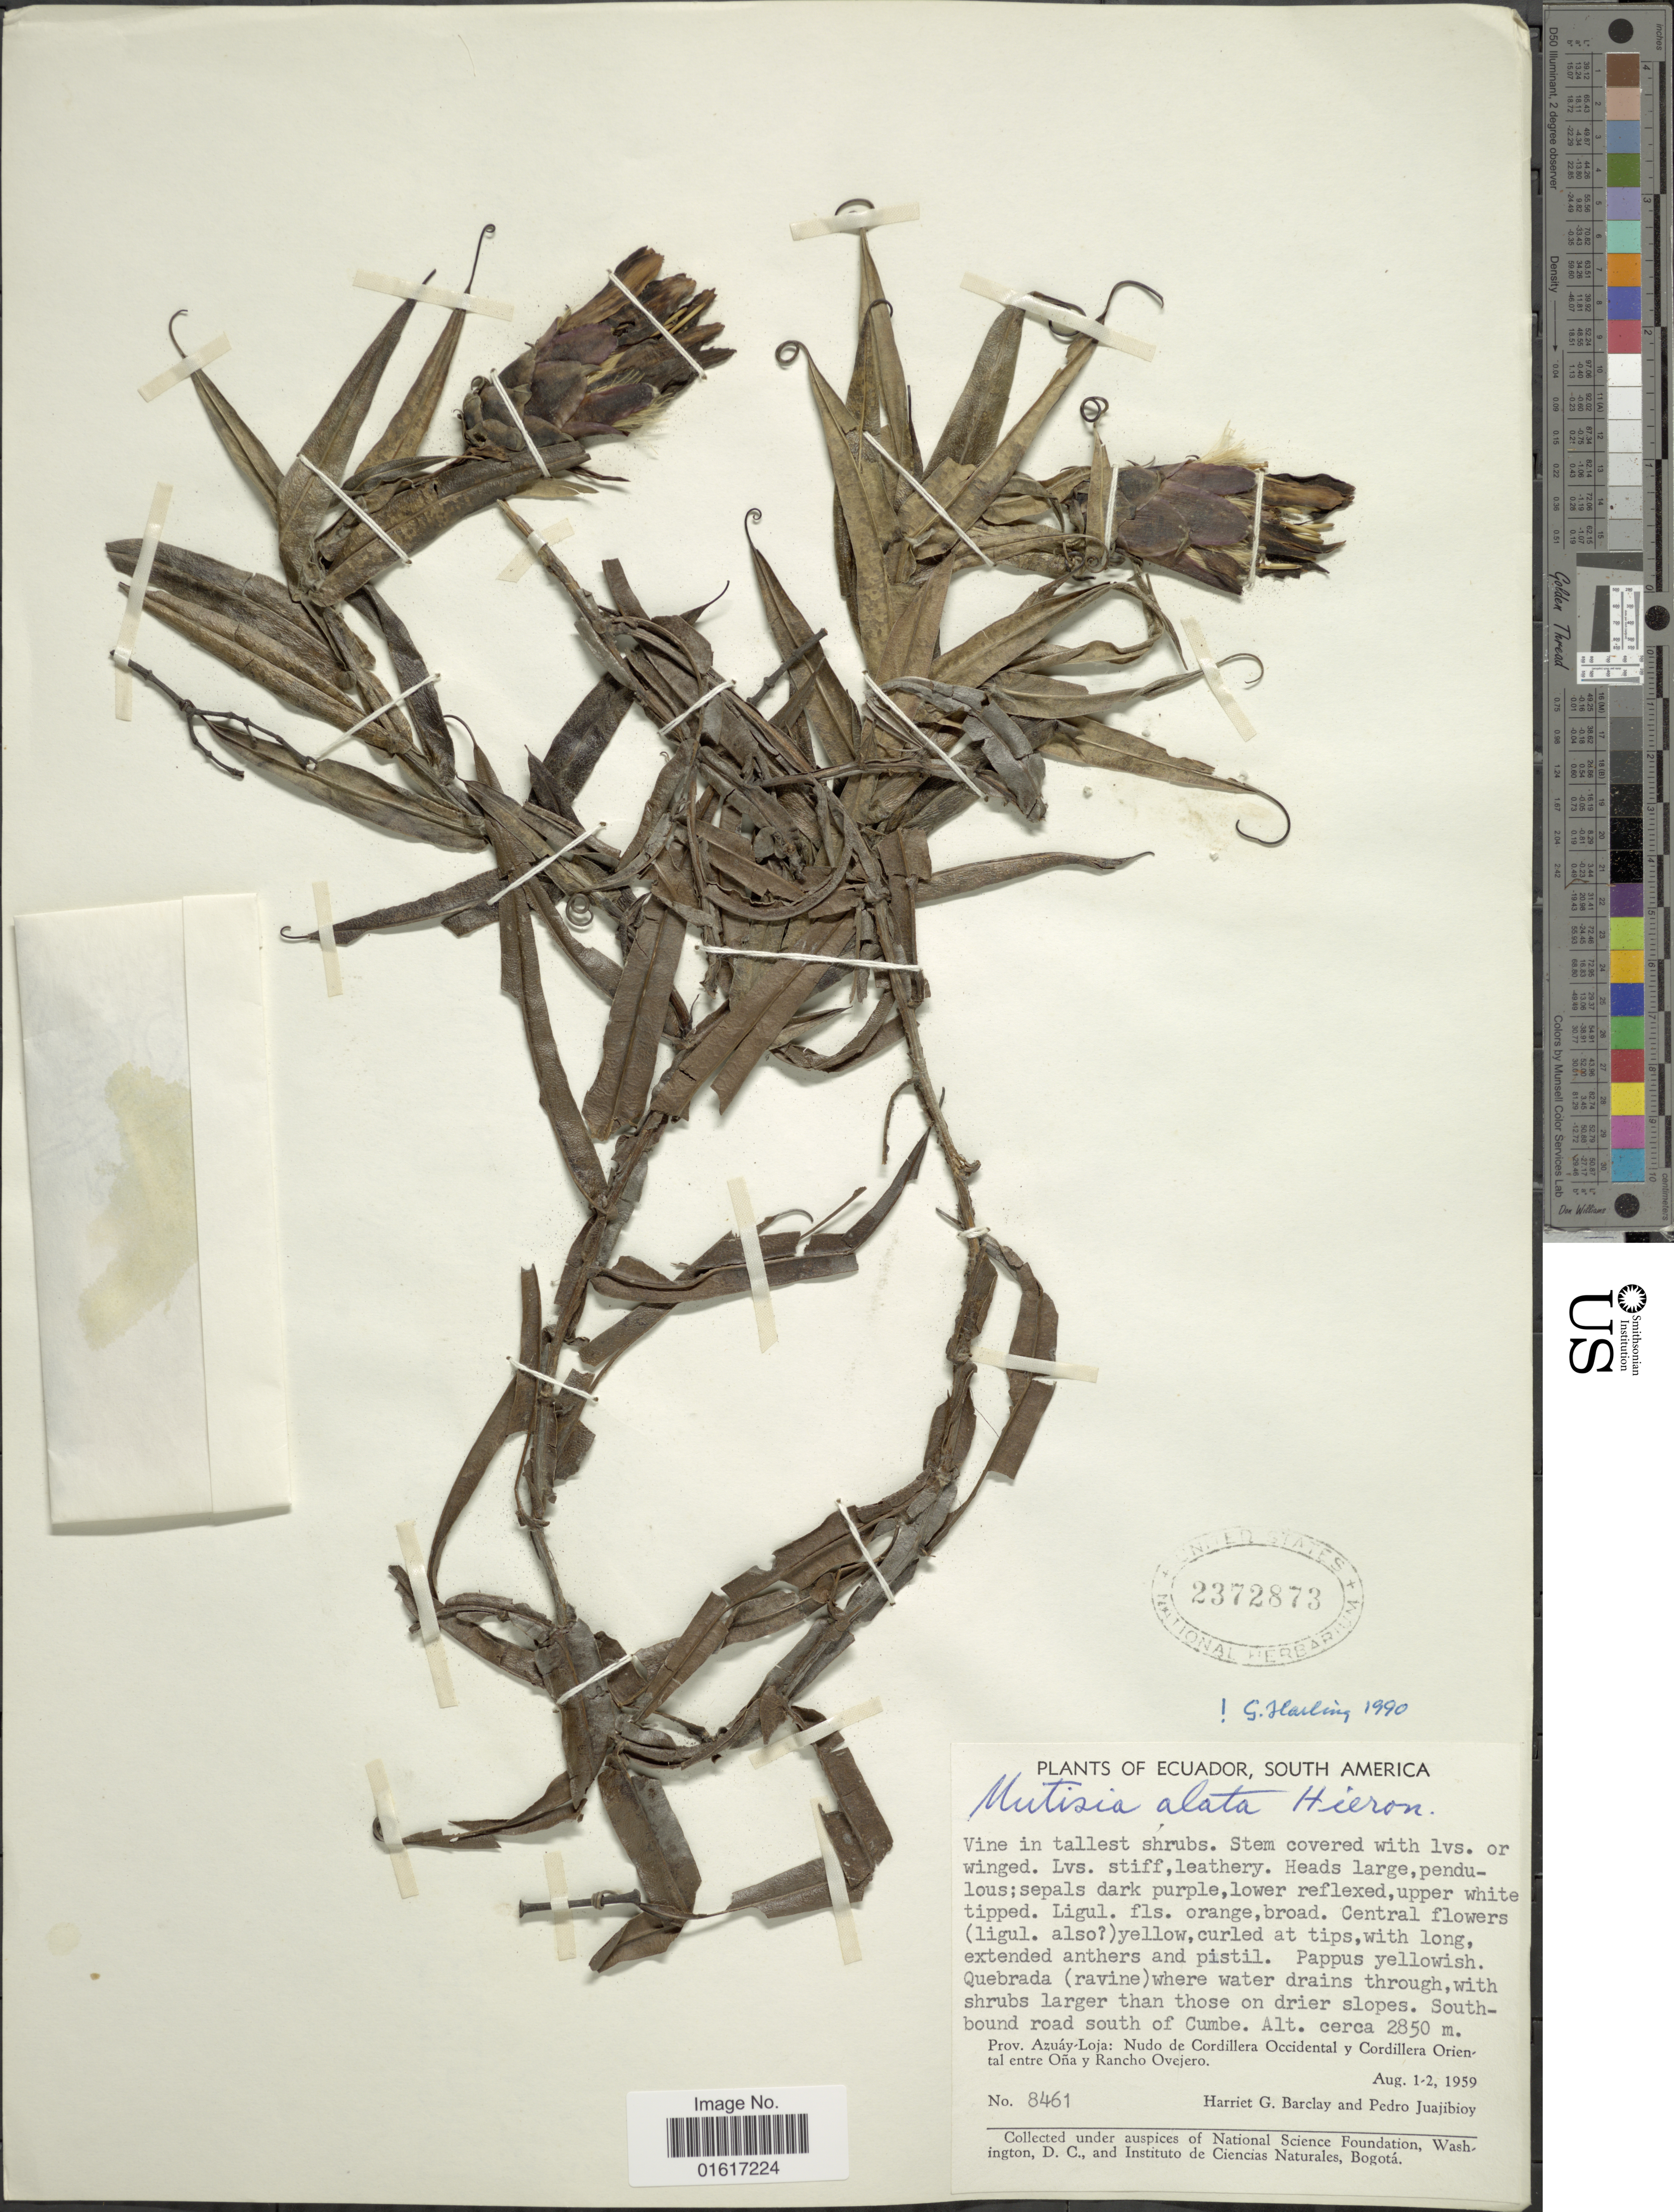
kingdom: Plantae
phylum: Tracheophyta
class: Magnoliopsida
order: Asterales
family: Asteraceae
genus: Mutisia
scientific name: Mutisia alata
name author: Hieron.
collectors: H. G. Barclay & P. Juajibioy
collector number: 8461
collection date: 1959-08-01/1959-08-02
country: Ecuador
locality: Southbound road south of Cumbe. Prov. Azuay-Loja: Nudo de Cordillera Occidental y Cordillera Oriental entre Oña y Rancho Ovejero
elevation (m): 2850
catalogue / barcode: US 2372873